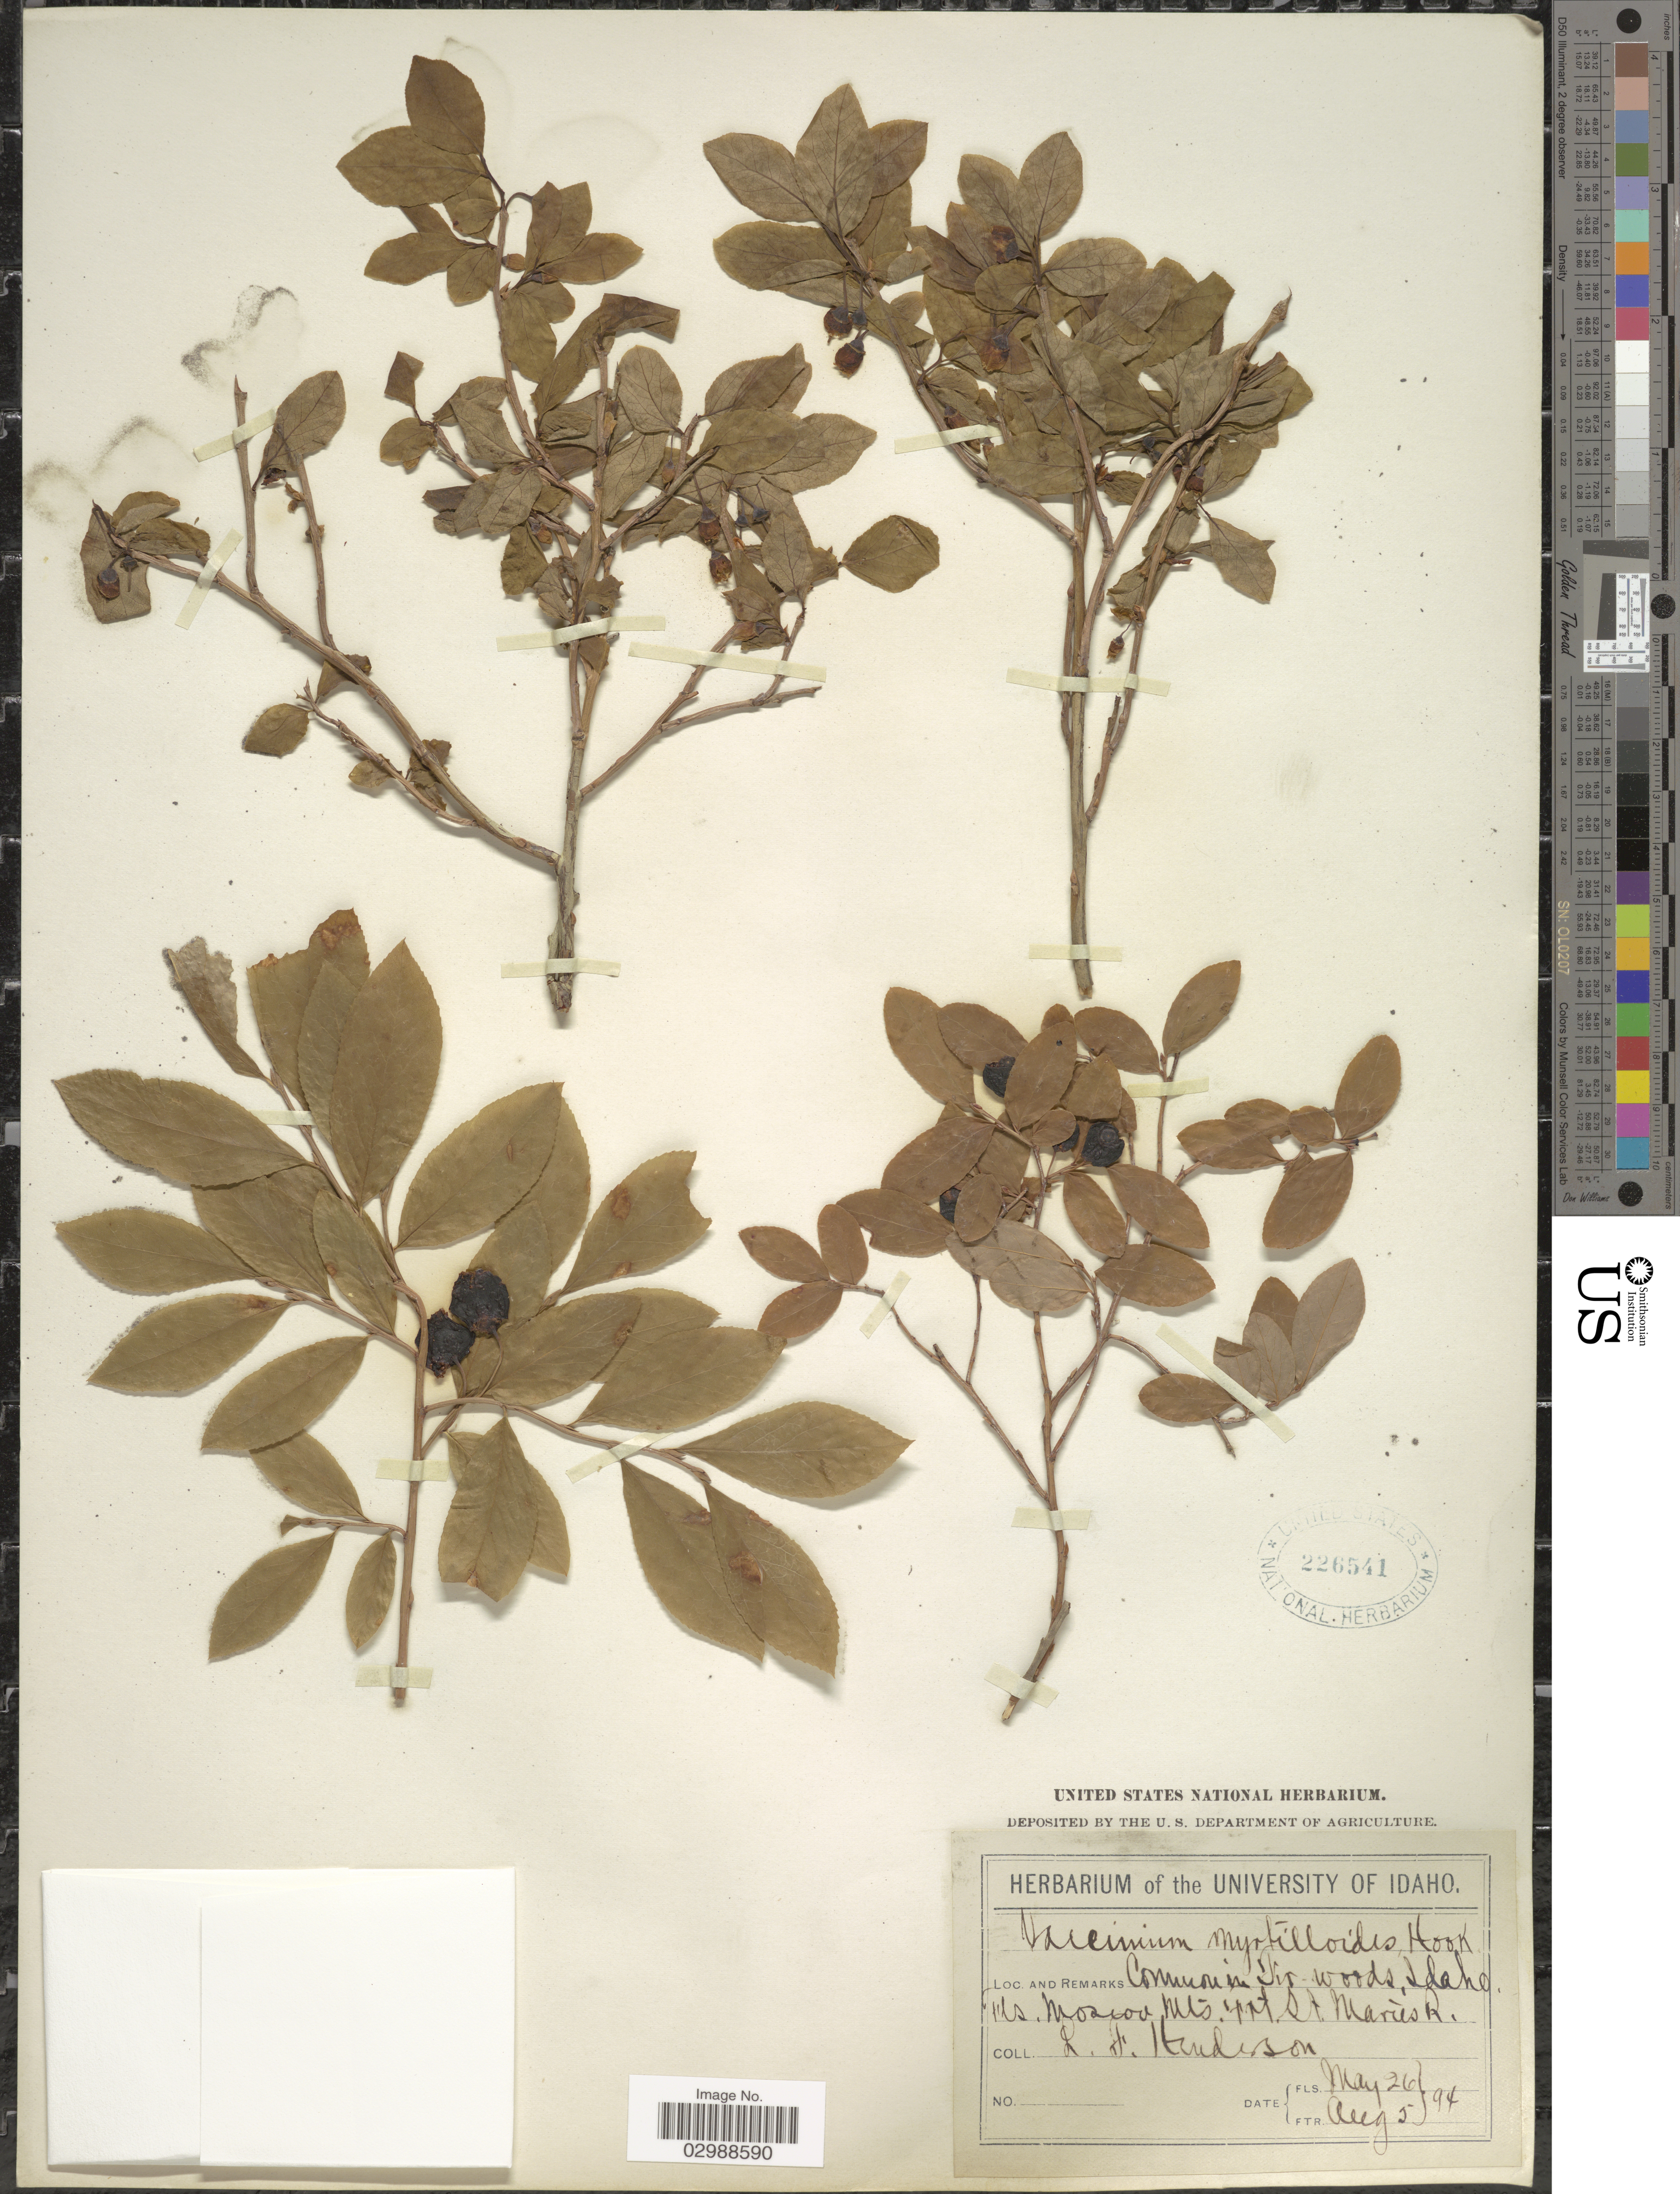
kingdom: Plantae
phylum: Tracheophyta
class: Magnoliopsida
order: Ericales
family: Ericaceae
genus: Vaccinium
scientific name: Vaccinium membranaceum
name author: Douglas ex Torr.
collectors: L. Henderson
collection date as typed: Transcribed d/m/y: 26/5/94 to 5/8/94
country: United States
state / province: Idaho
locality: Fls. Moscow Mts., St. Maries.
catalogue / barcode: US 226541